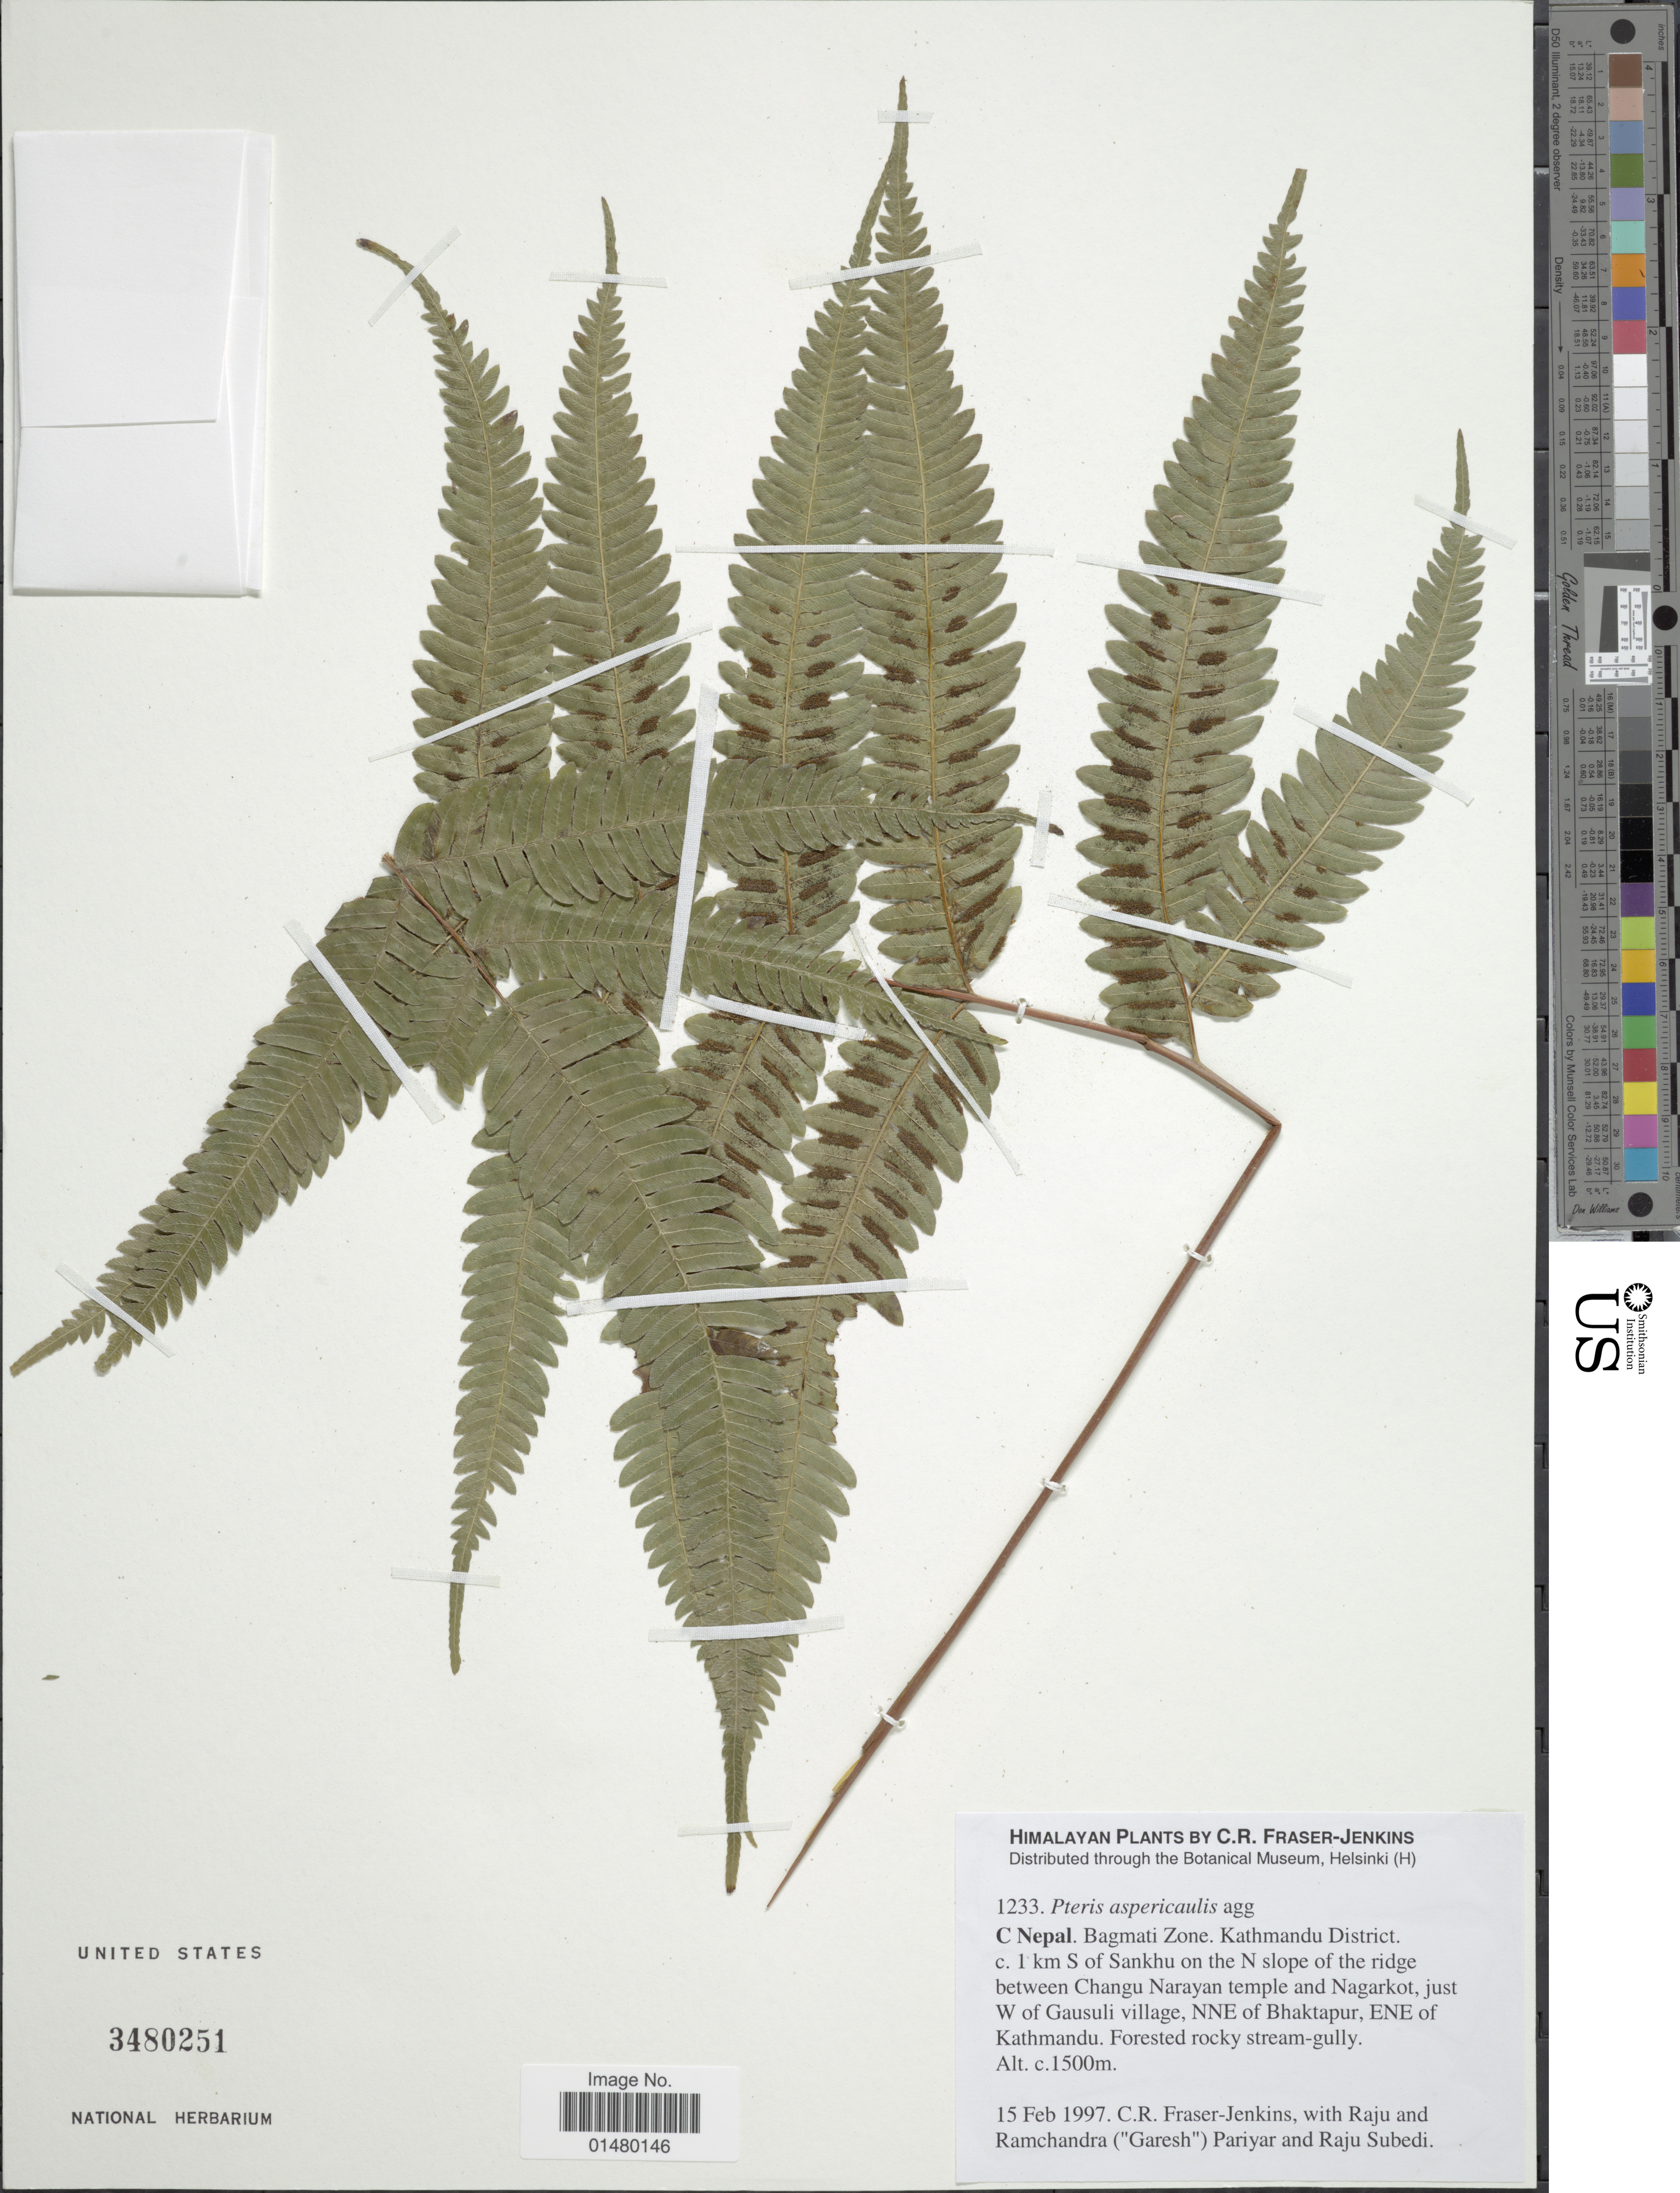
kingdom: Plantae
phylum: Tracheophyta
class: Polypodiopsida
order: Polypodiales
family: Pteridaceae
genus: Pteris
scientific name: Pteris aspericaulis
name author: Wall. ex Hieron.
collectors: C. R. Fraser-Jenkins, R. Pariyar, G. Pariyar & R. Subedi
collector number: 1233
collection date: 1997-02-15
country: Nepal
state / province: Bagmati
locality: C Nepal. Bagmati Zone. Kathmandu District. c. 1 km S of Sankhu on the N slope of the ridge between Changu Narayan temple and Nagarkot, just W of Gausuli village, NNE of Bhaktapur, ENE of Kathmandu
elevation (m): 1500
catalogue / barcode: US 3480251